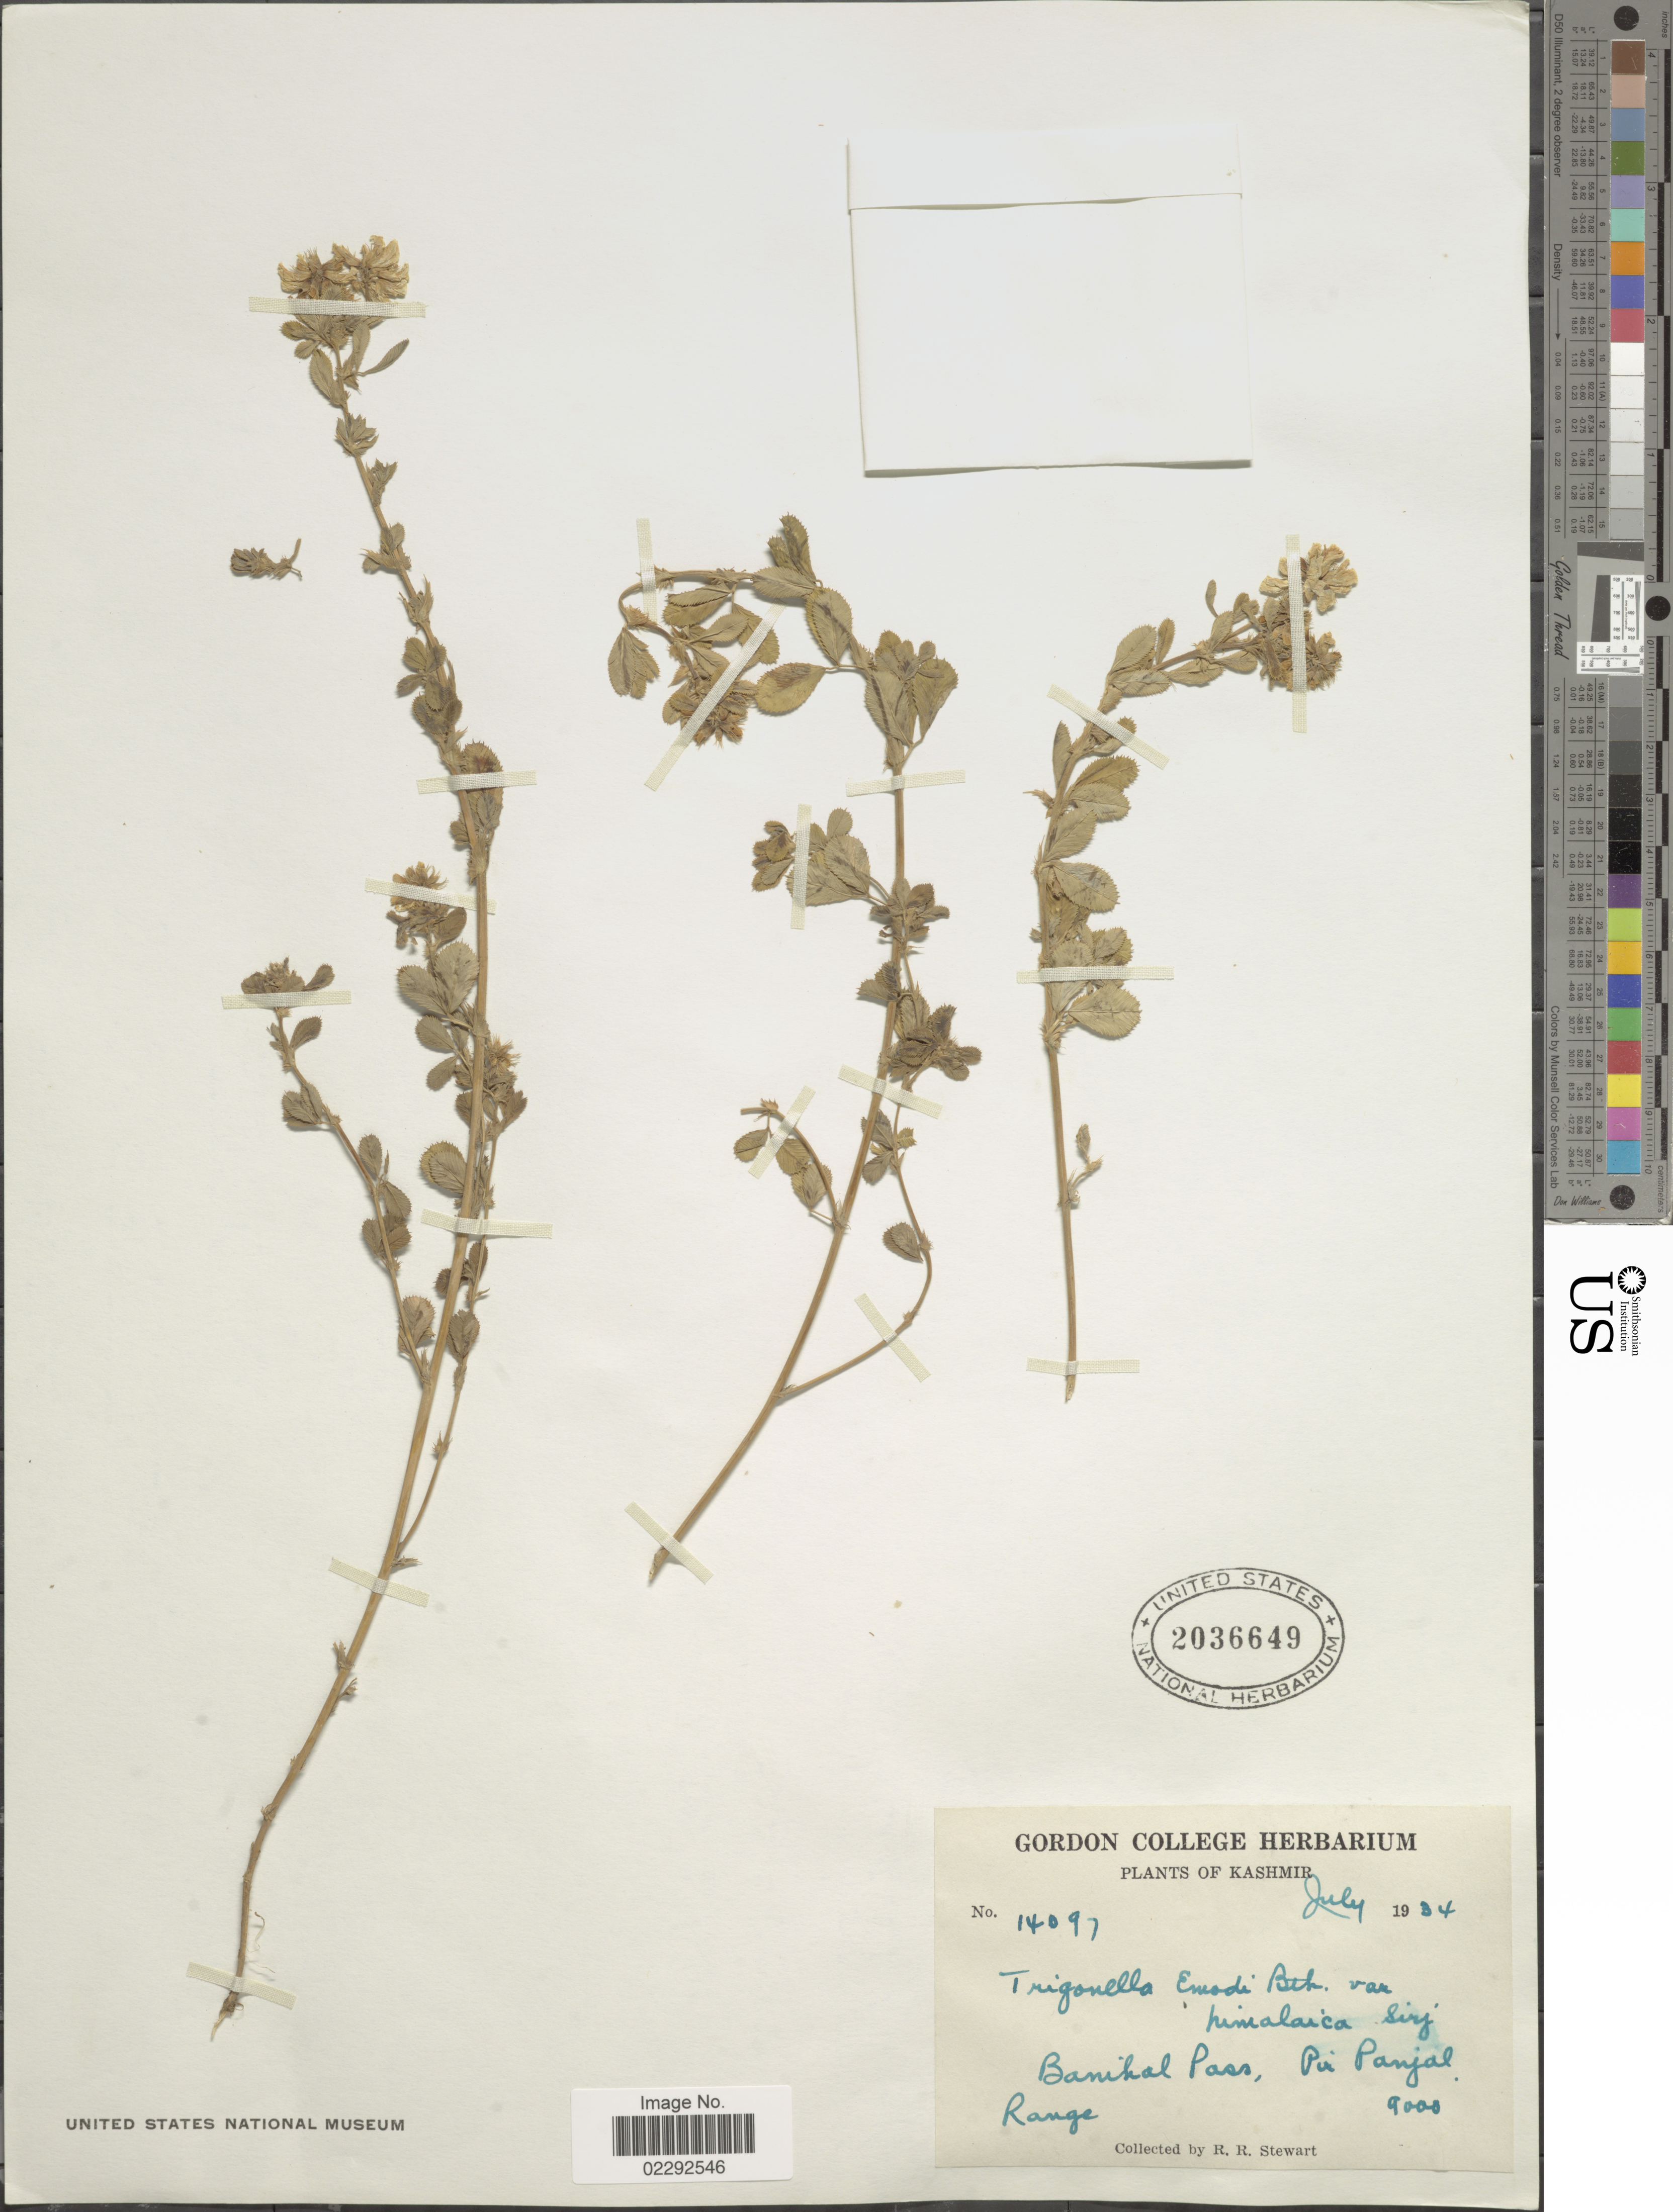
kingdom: Plantae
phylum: Tracheophyta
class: Magnoliopsida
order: Fabales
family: Fabaceae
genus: Trigonella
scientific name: Trigonella emodi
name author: Benth.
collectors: R. R. Stewart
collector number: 14097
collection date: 1934-07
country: India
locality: Kashmir. Banihal Pass, Pir Panjal Range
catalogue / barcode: US 2036649